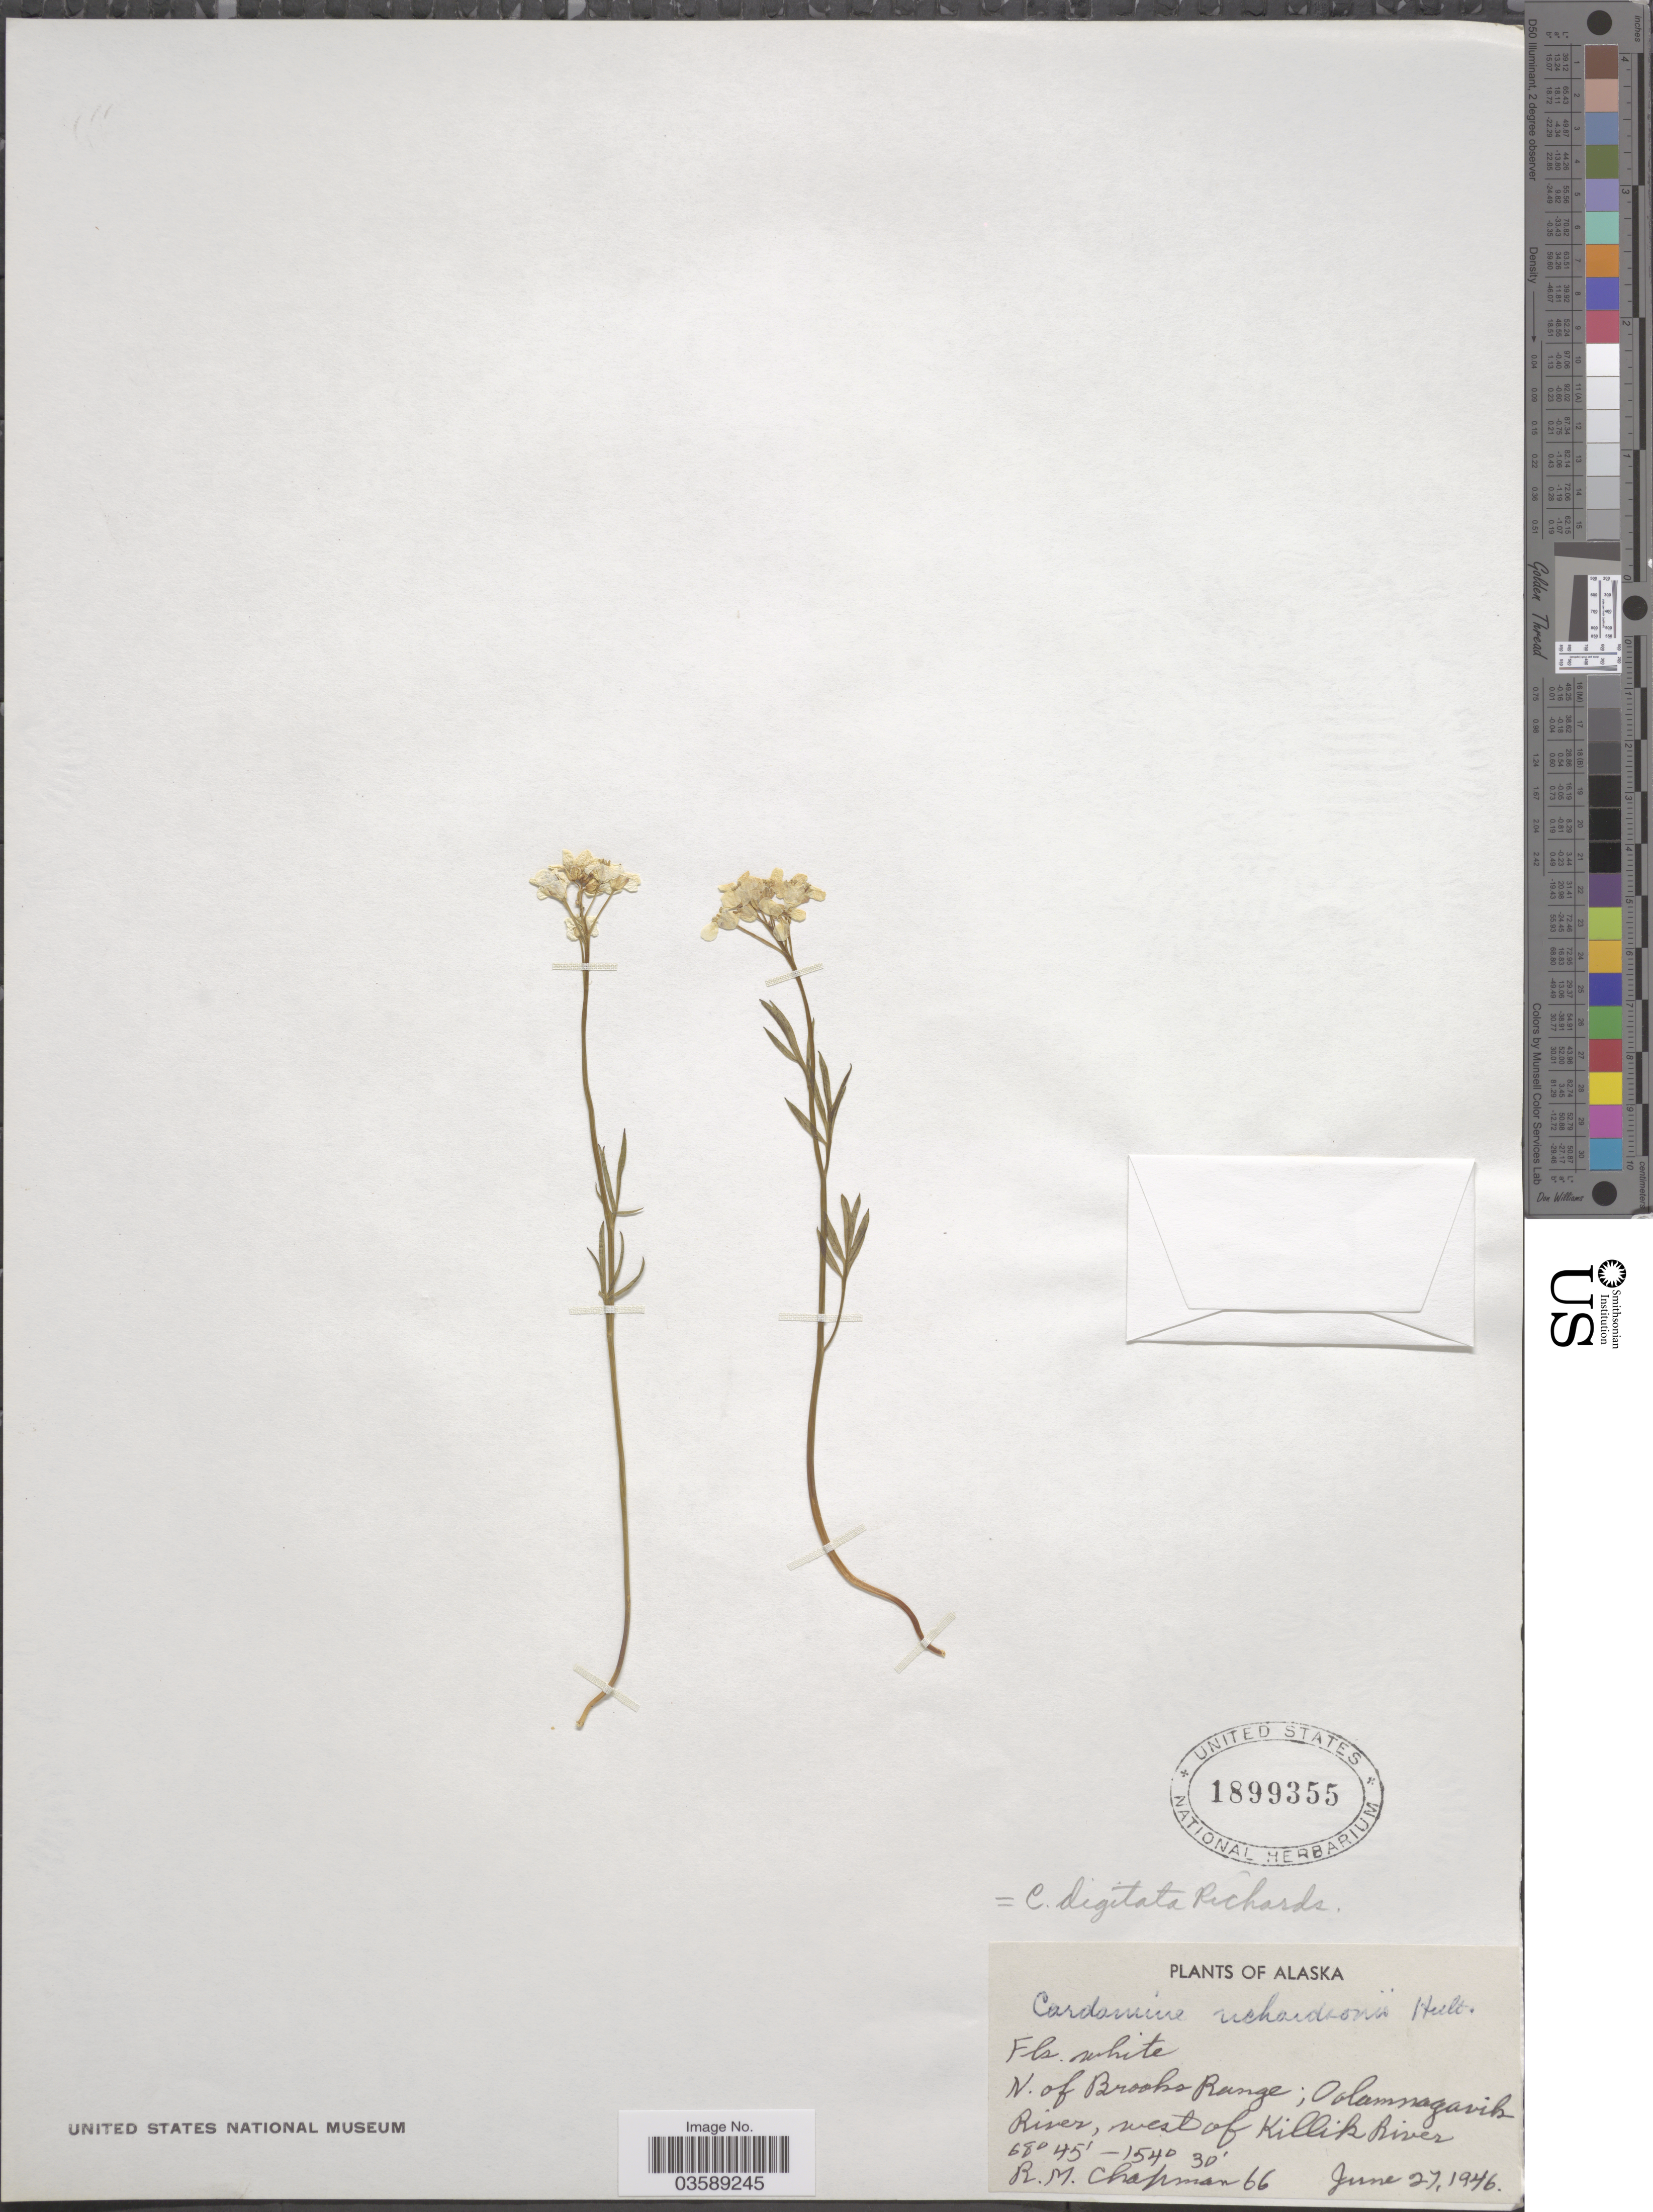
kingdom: Plantae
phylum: Tracheophyta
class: Magnoliopsida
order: Brassicales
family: Brassicaceae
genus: Cardamine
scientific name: Cardamine digitata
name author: Richardson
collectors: R. M. Chapman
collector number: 66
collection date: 1946-06-27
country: United States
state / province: Alaska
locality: N. of Brooks Range; Oclamnagavik River, west of Killik River.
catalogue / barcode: US 1899355